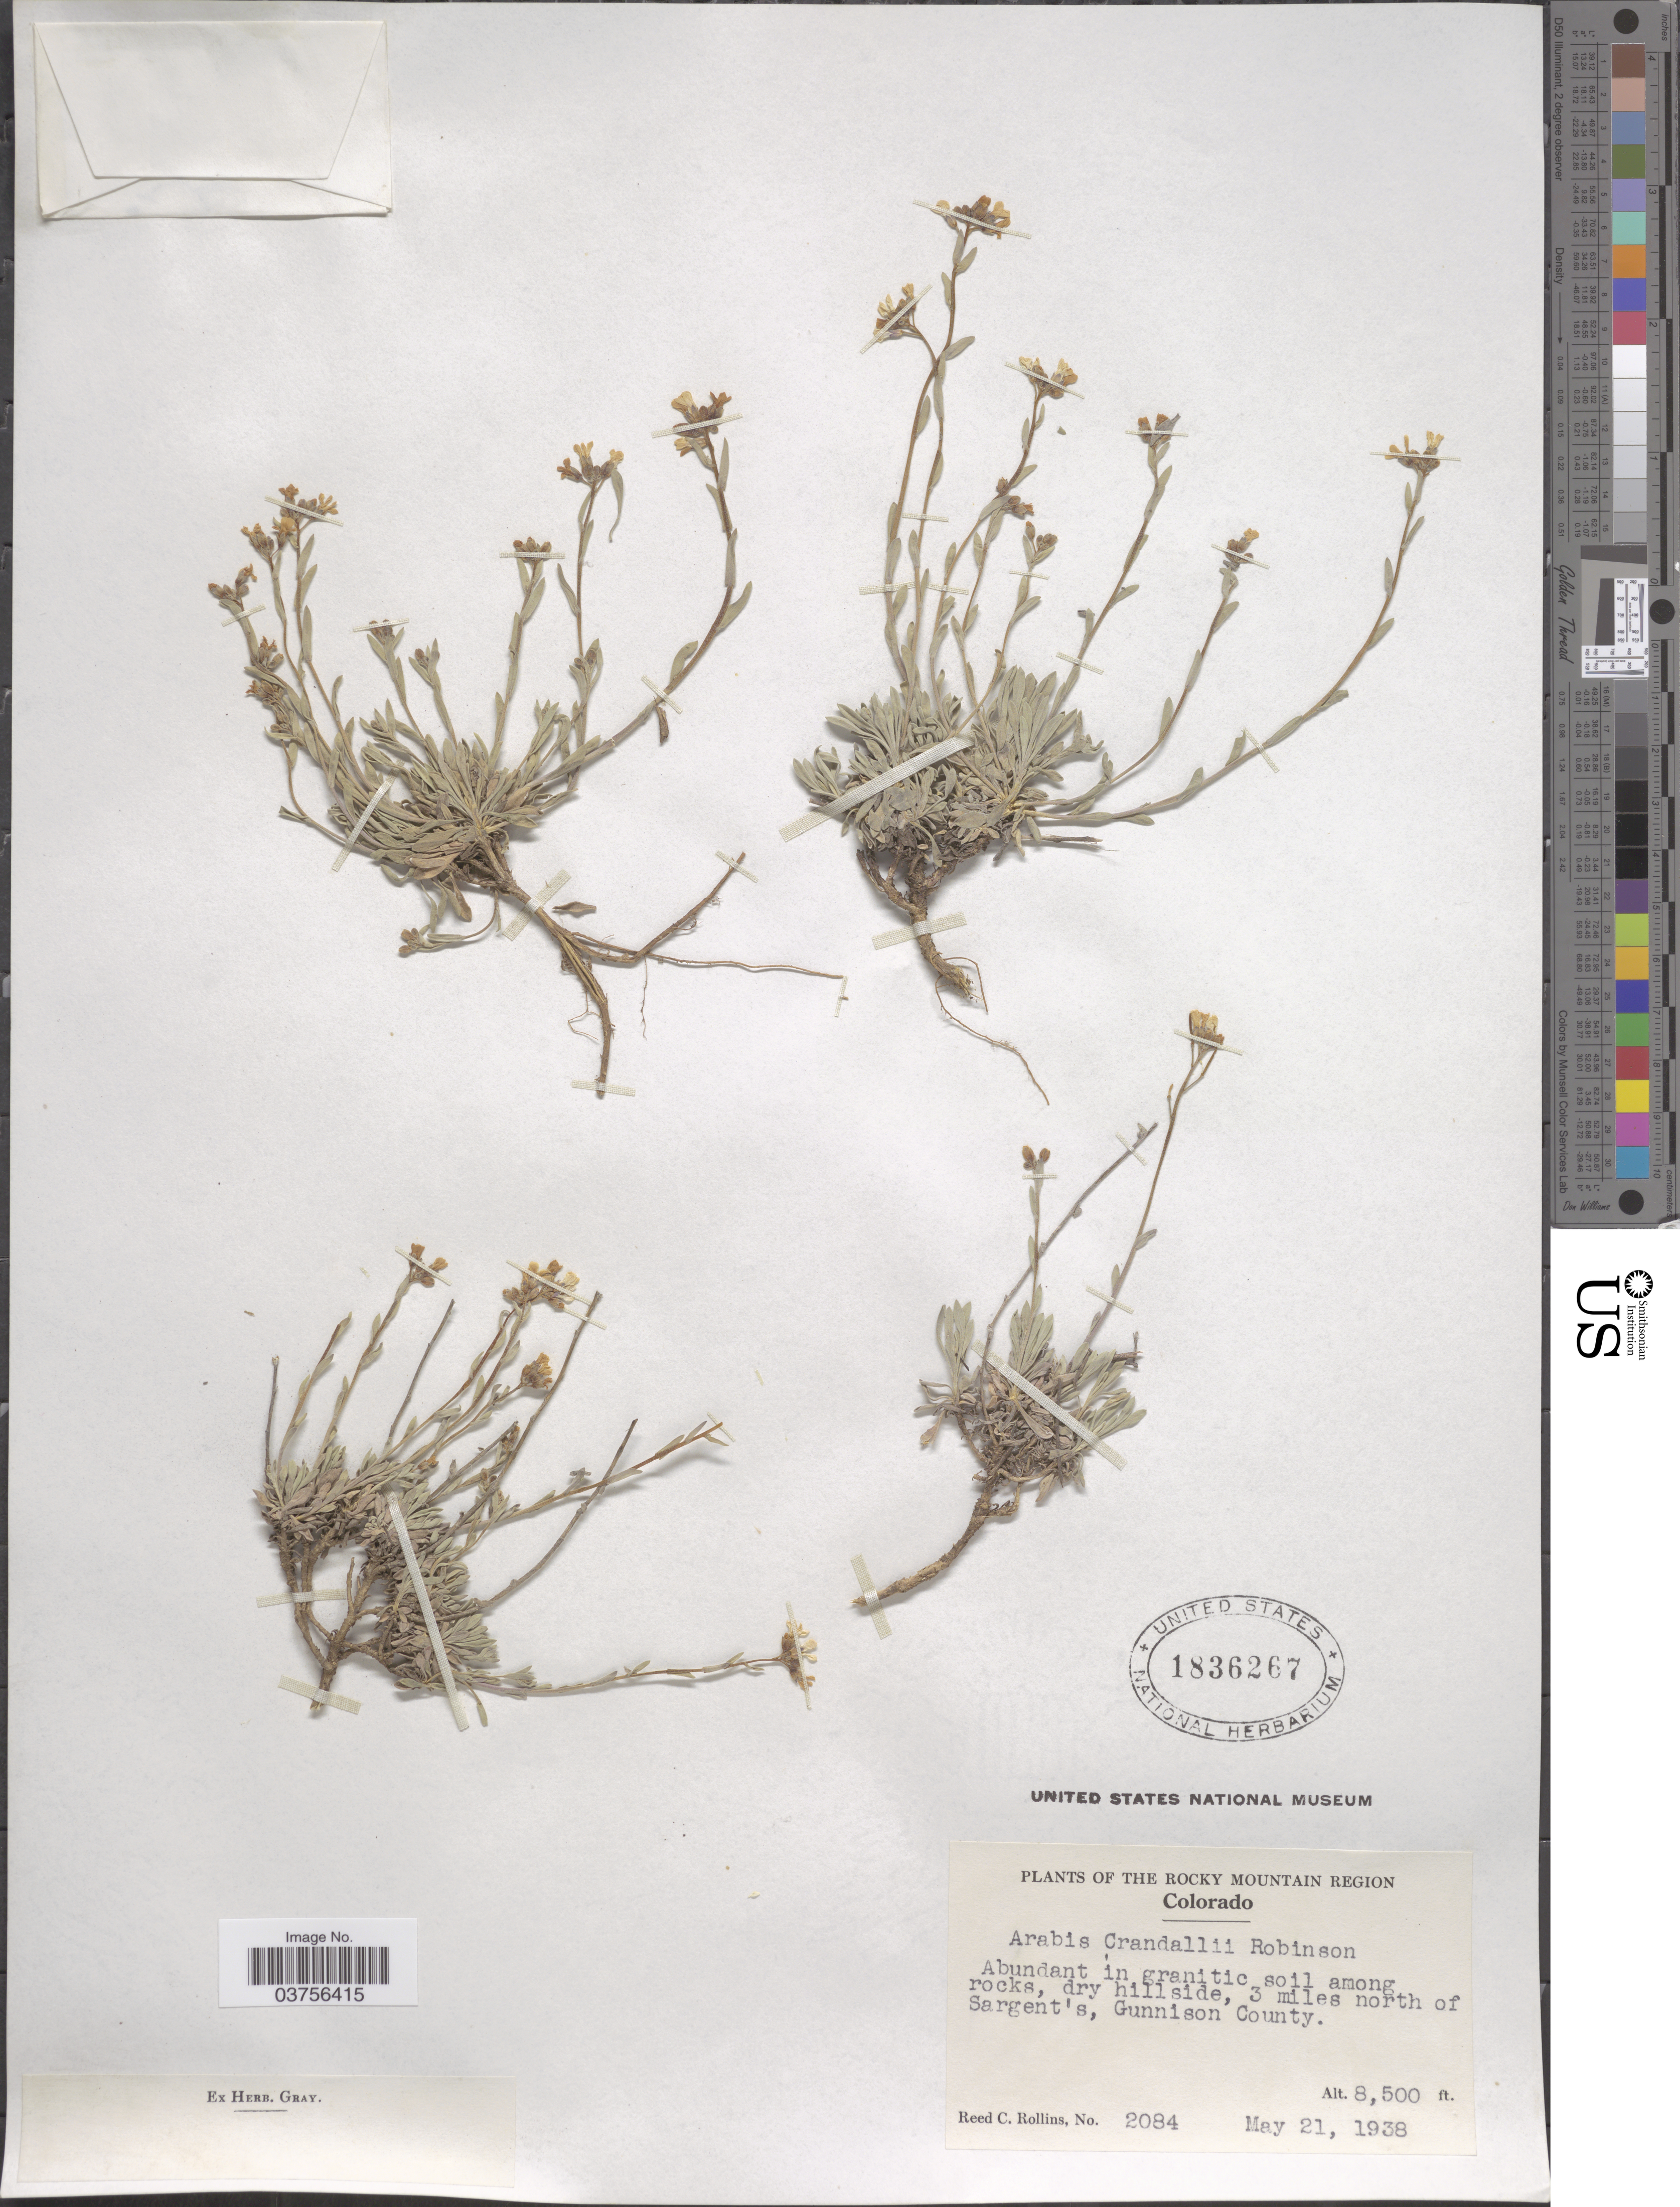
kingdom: Plantae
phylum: Tracheophyta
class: Magnoliopsida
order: Brassicales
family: Brassicaceae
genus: Arabis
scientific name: Arabis crandallii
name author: B.L. Rob.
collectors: R. C. Rollins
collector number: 2084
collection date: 1938-05-21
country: United States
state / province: Colorado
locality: The Rocky Mountain Region. 3 miles north of Sargent's, Gunnison County.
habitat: abundant in granitic soil among rocks, dry hillside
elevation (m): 2591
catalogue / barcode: US 1836267